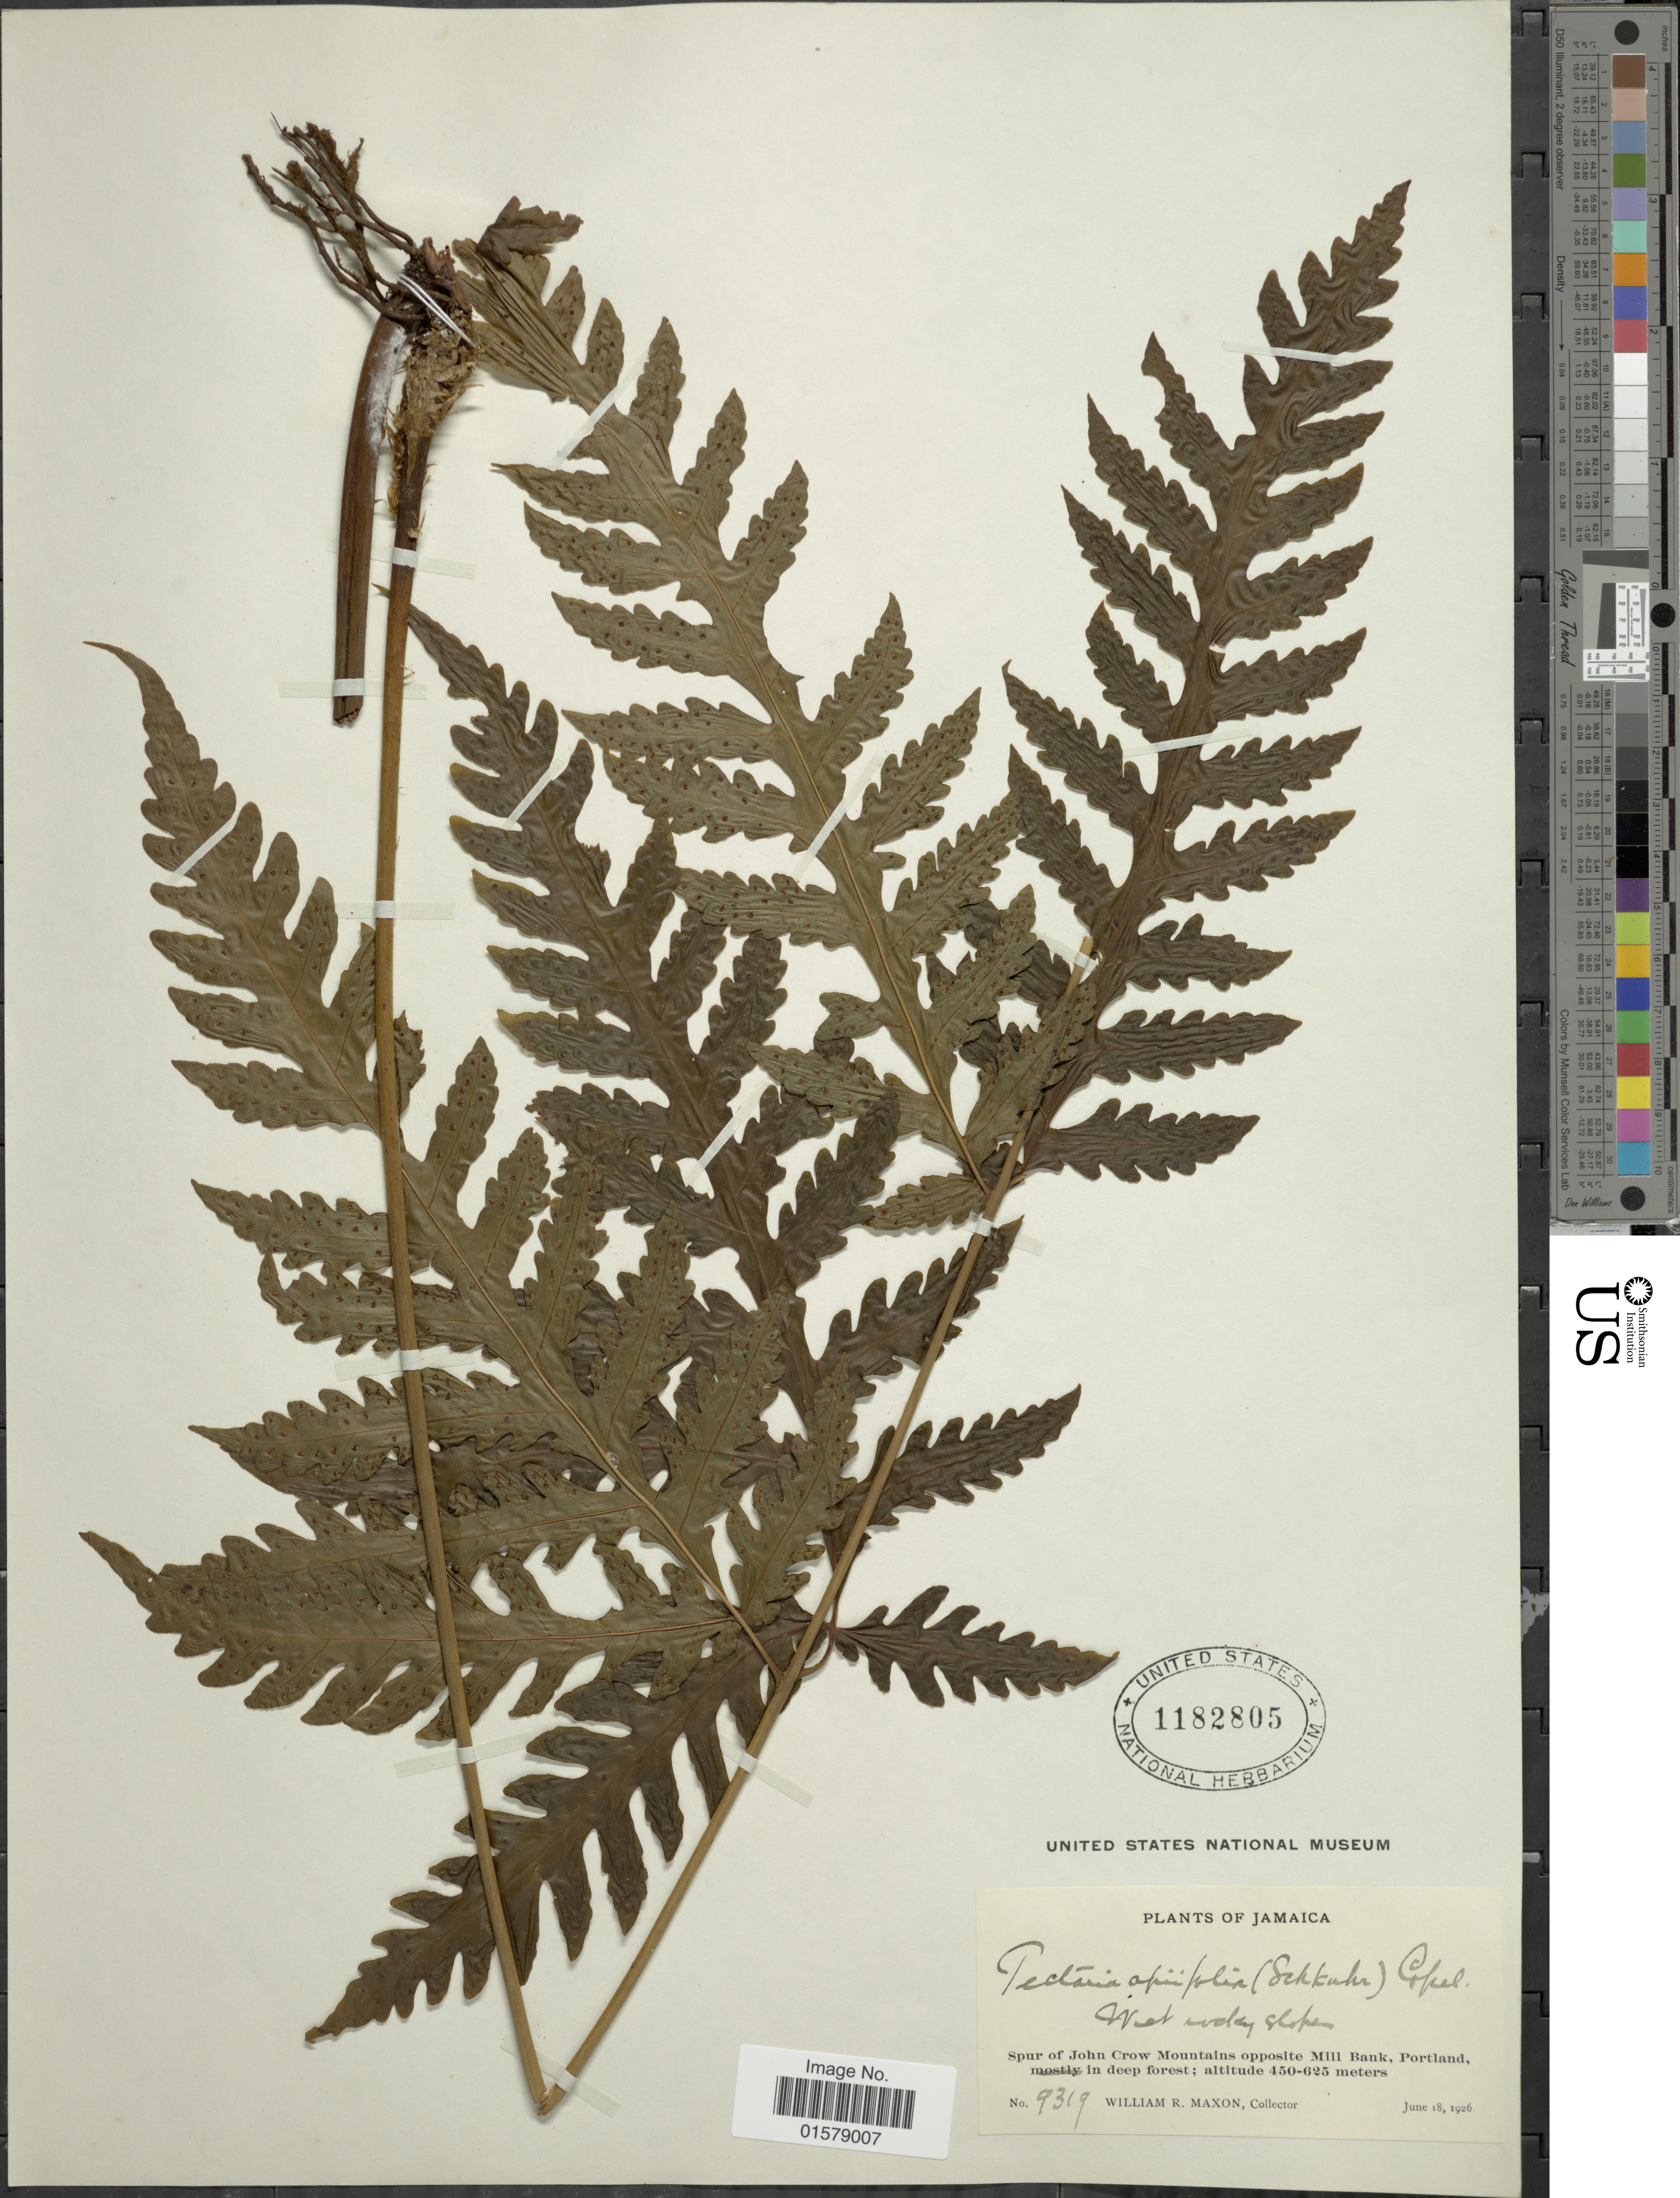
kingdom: Plantae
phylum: Tracheophyta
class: Polypodiopsida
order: Polypodiales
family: Tectariaceae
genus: Tectaria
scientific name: Tectaria apiifolia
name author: (Schkuhr) Copel.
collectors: W. R. Maxon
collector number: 9319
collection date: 1926-06-18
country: Jamaica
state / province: Portland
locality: Spur of John Crow Mountains opposite Mill Bank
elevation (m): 450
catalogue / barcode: US 1182805